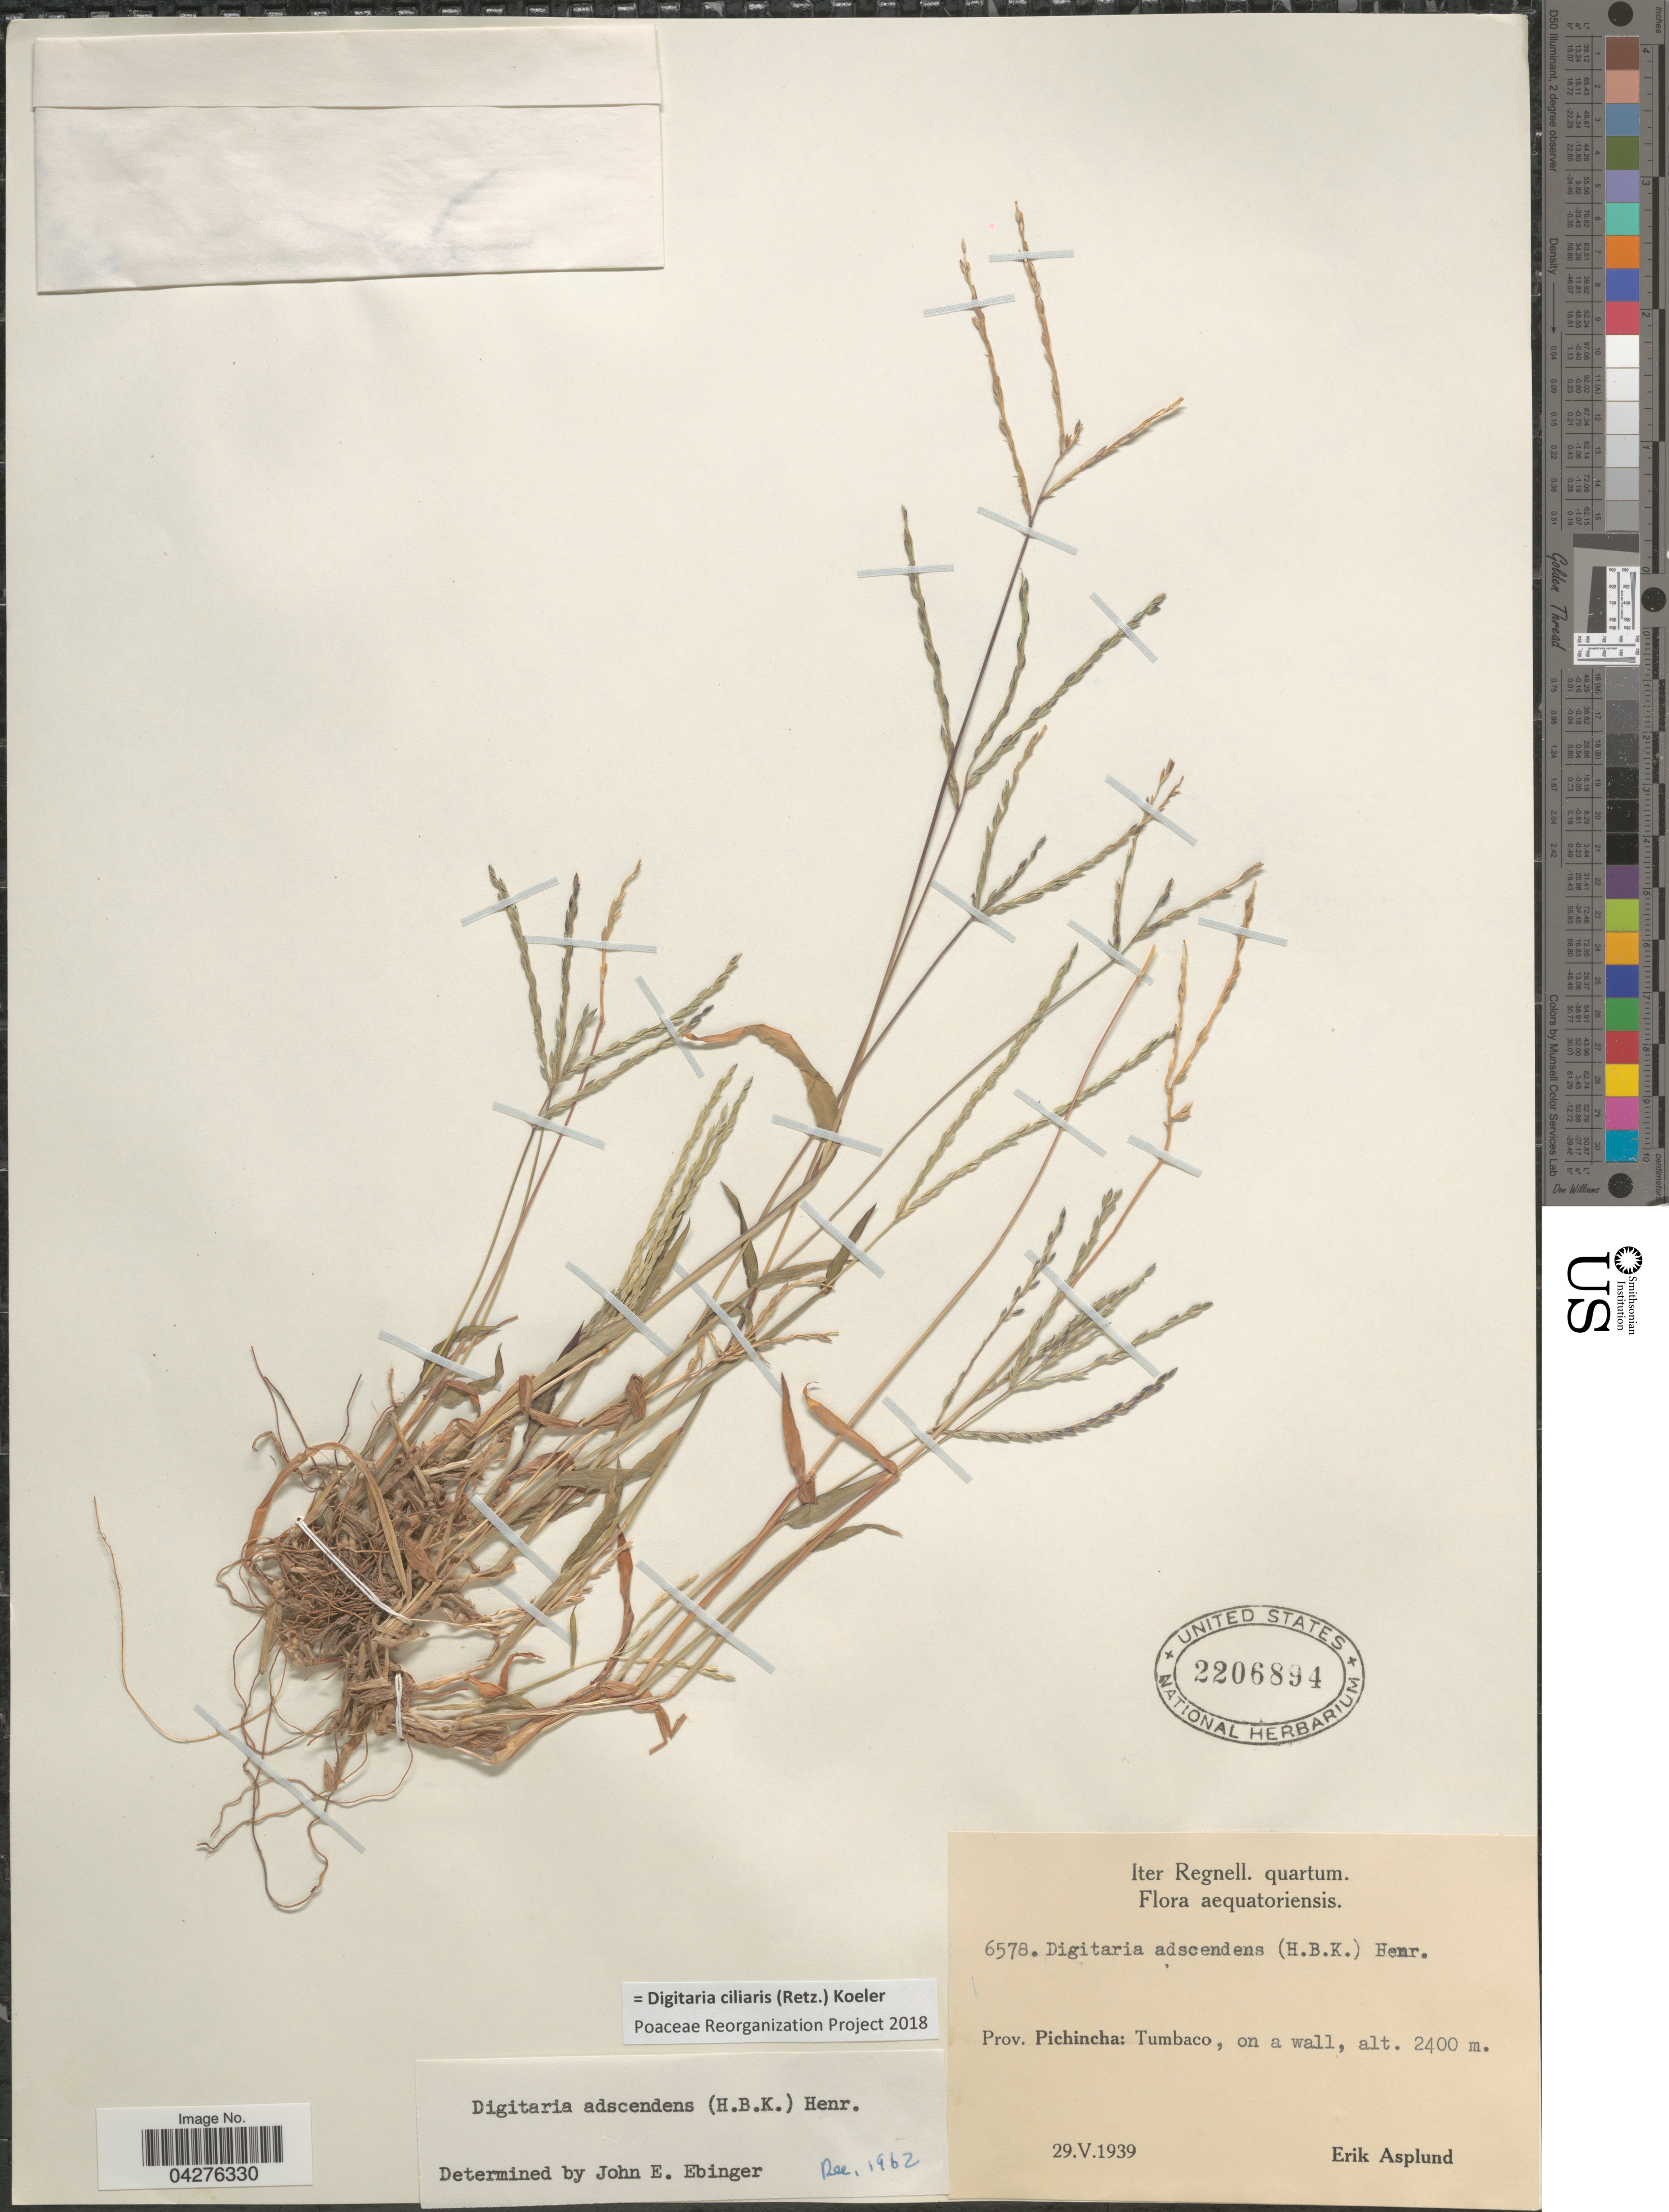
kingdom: Plantae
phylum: Tracheophyta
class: Liliopsida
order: Poales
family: Poaceae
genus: Digitaria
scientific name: Digitaria ciliaris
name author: (Retz.) Koeler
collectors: E. Asplund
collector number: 6578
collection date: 1939-05-29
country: Ecuador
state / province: Pichincha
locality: Iter Regnell. quartum. Tumbaco.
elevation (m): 2400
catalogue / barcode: US 2206894